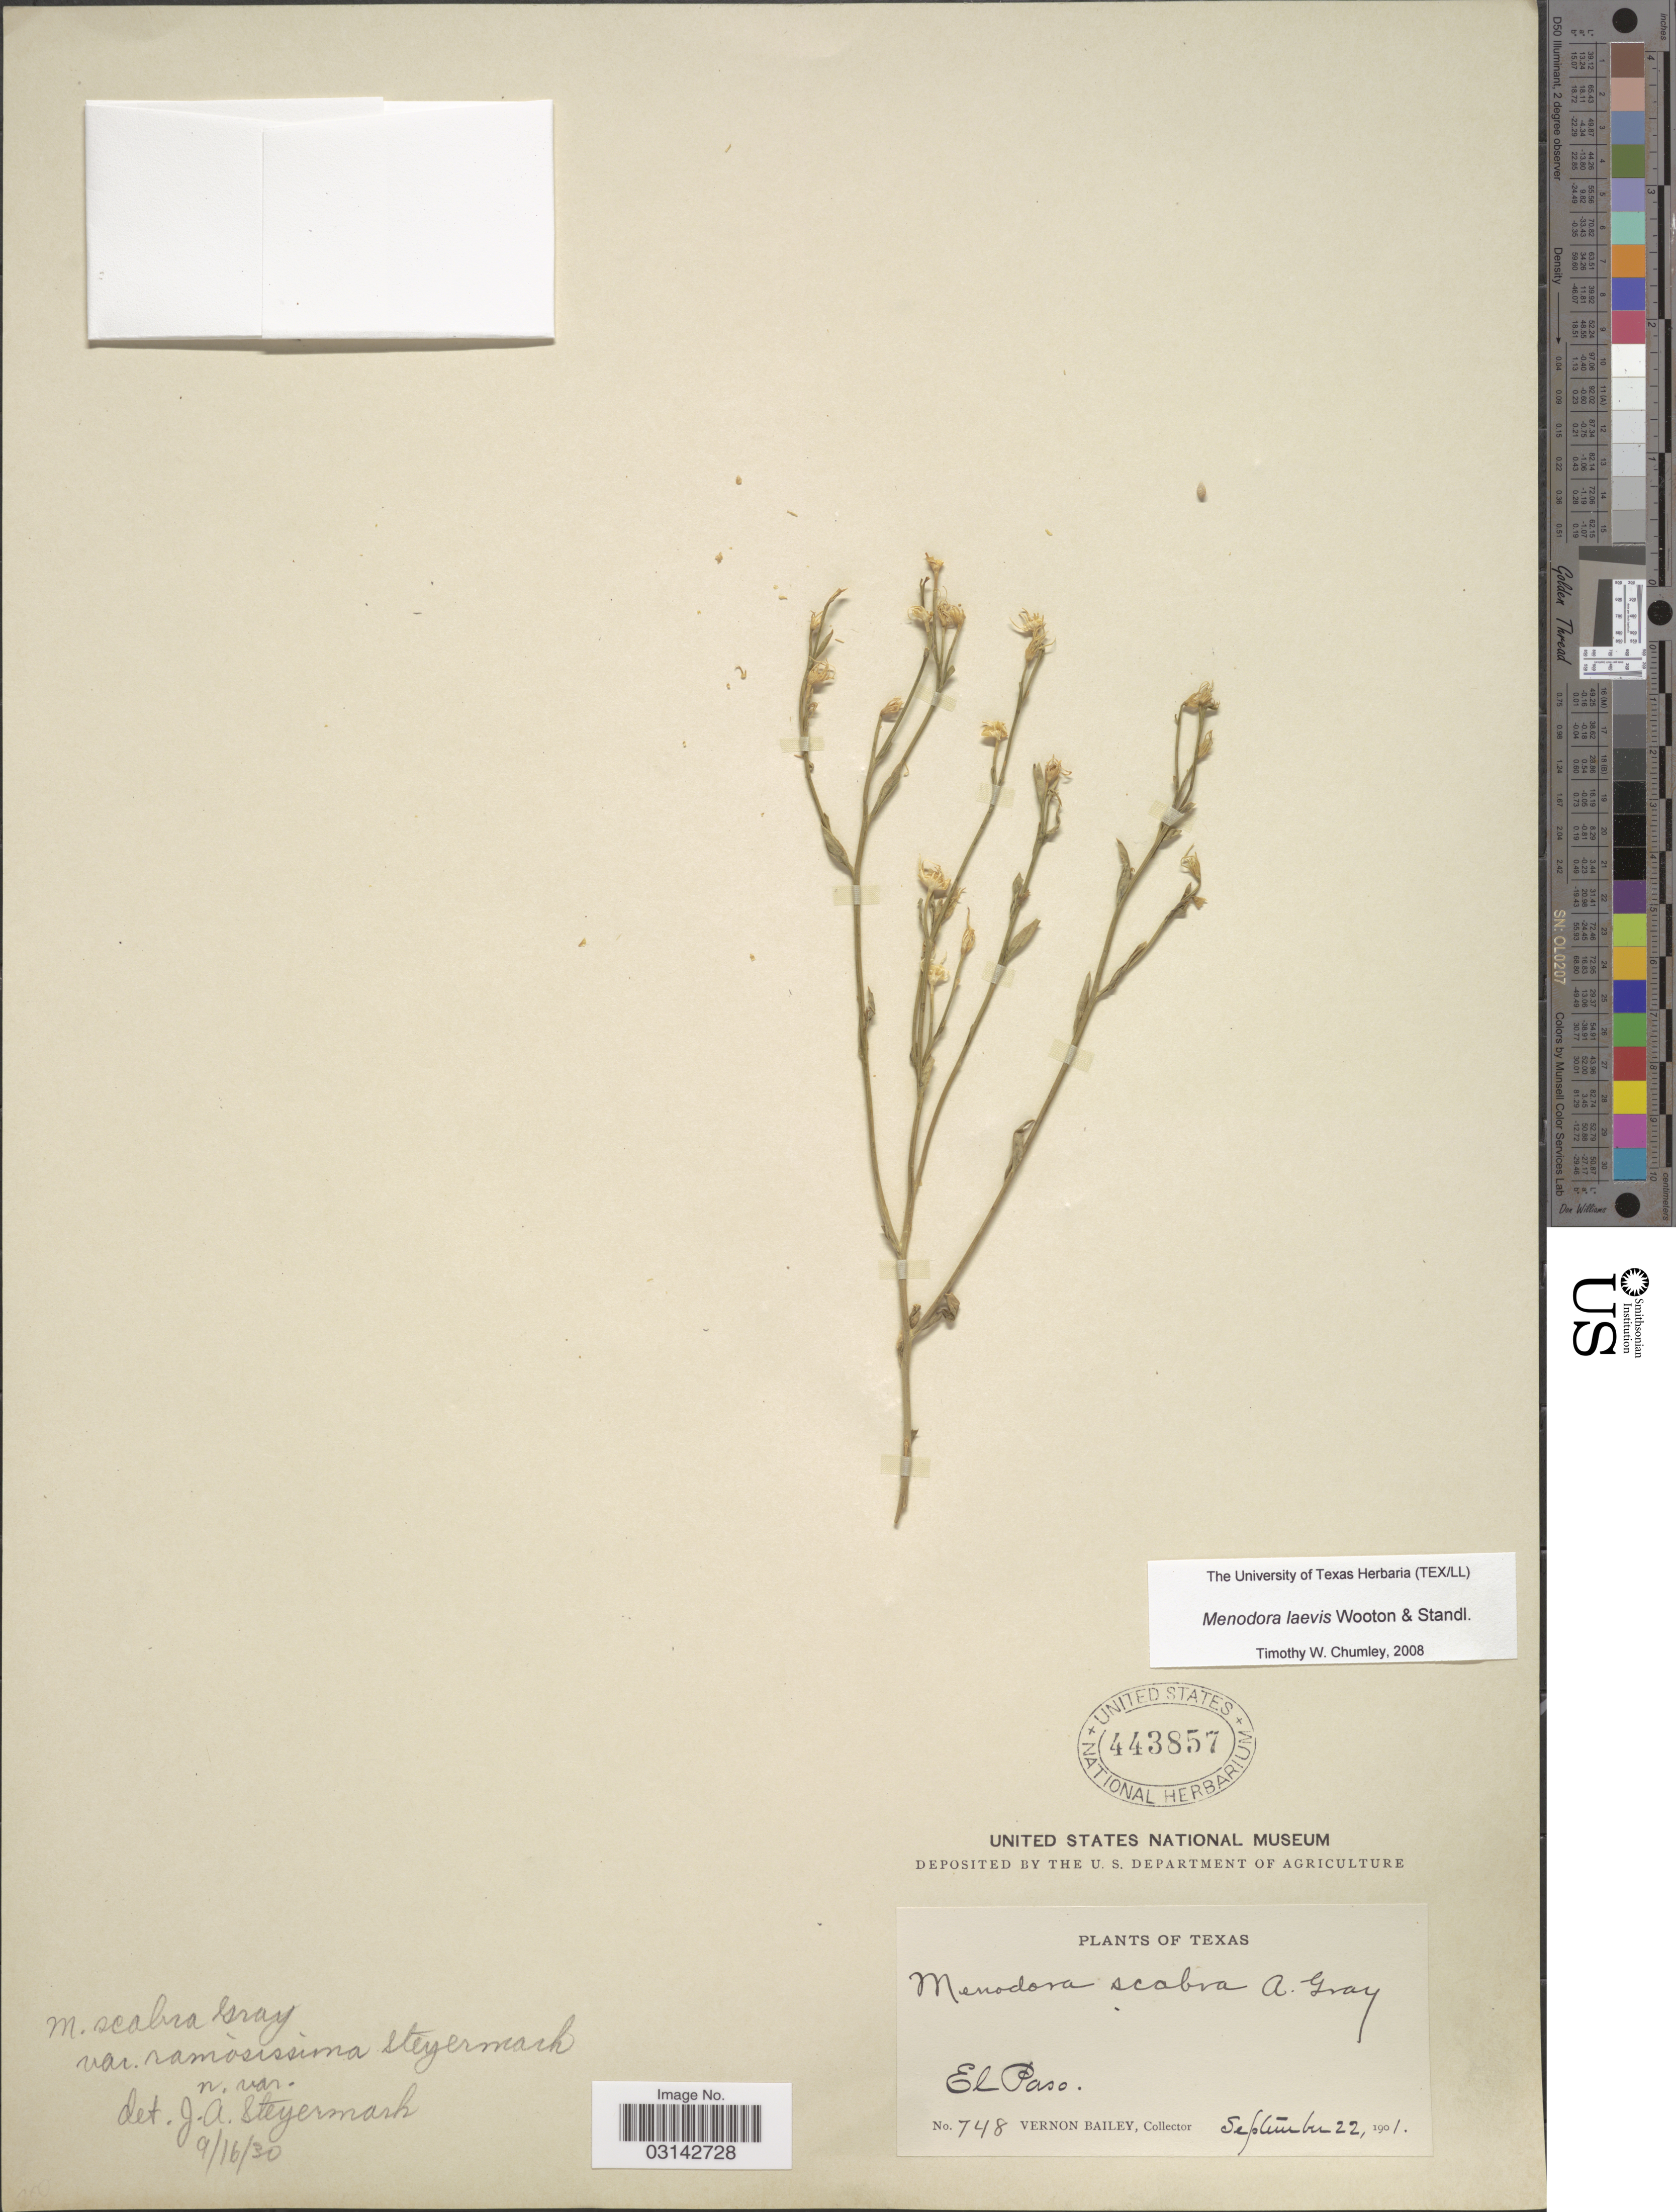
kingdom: Plantae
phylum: Tracheophyta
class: Magnoliopsida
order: Lamiales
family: Oleaceae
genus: Menodora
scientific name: Menodora laevis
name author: Wooton & Standl.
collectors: V. O. Bailey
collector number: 748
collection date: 1901-09-22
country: United States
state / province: Texas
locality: El Paso.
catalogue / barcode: US 443857